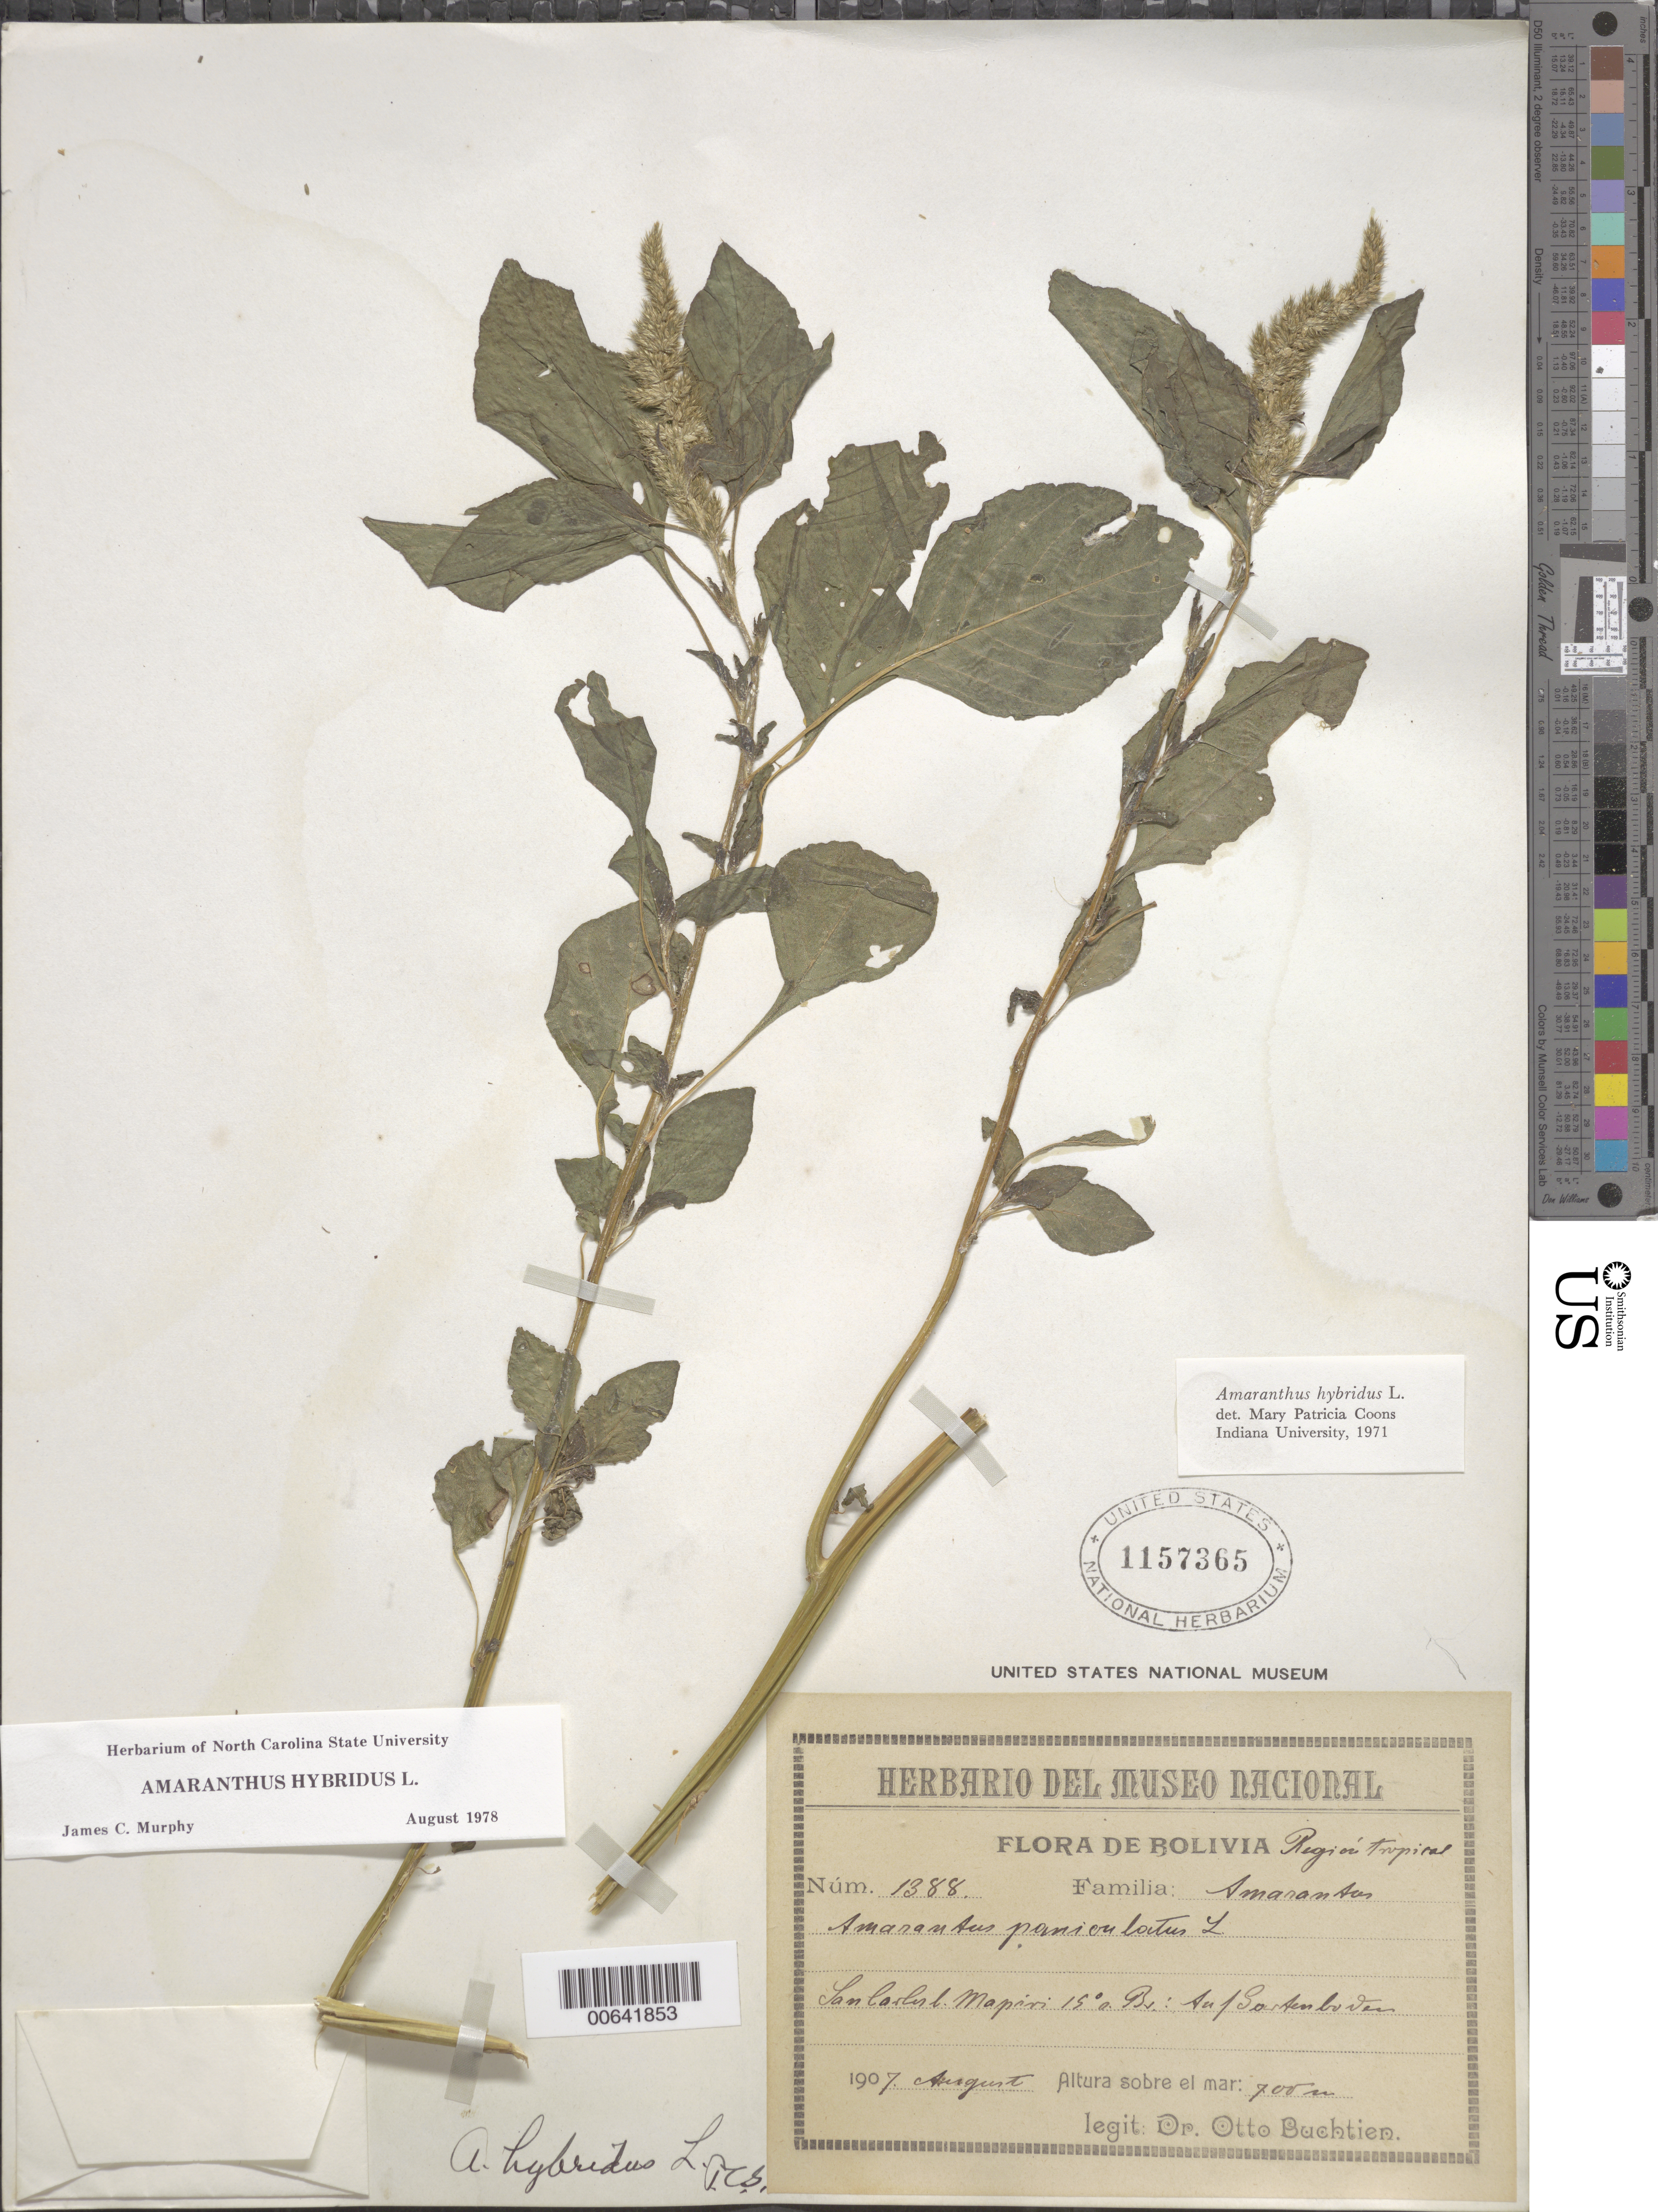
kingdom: Plantae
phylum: Tracheophyta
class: Magnoliopsida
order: Caryophyllales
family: Amaranthaceae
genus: Amaranthus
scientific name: Amaranthus hybridus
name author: L.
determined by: Murphy, J. C.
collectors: O. Buchtien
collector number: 1388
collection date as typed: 01 Aug 1907 or 08 Jan 1907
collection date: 1907-01-08 or 1907-08-01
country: Bolivia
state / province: La Paz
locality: San Carlos de Mapiri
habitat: Region Tropical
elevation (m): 700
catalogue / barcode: US 1157365